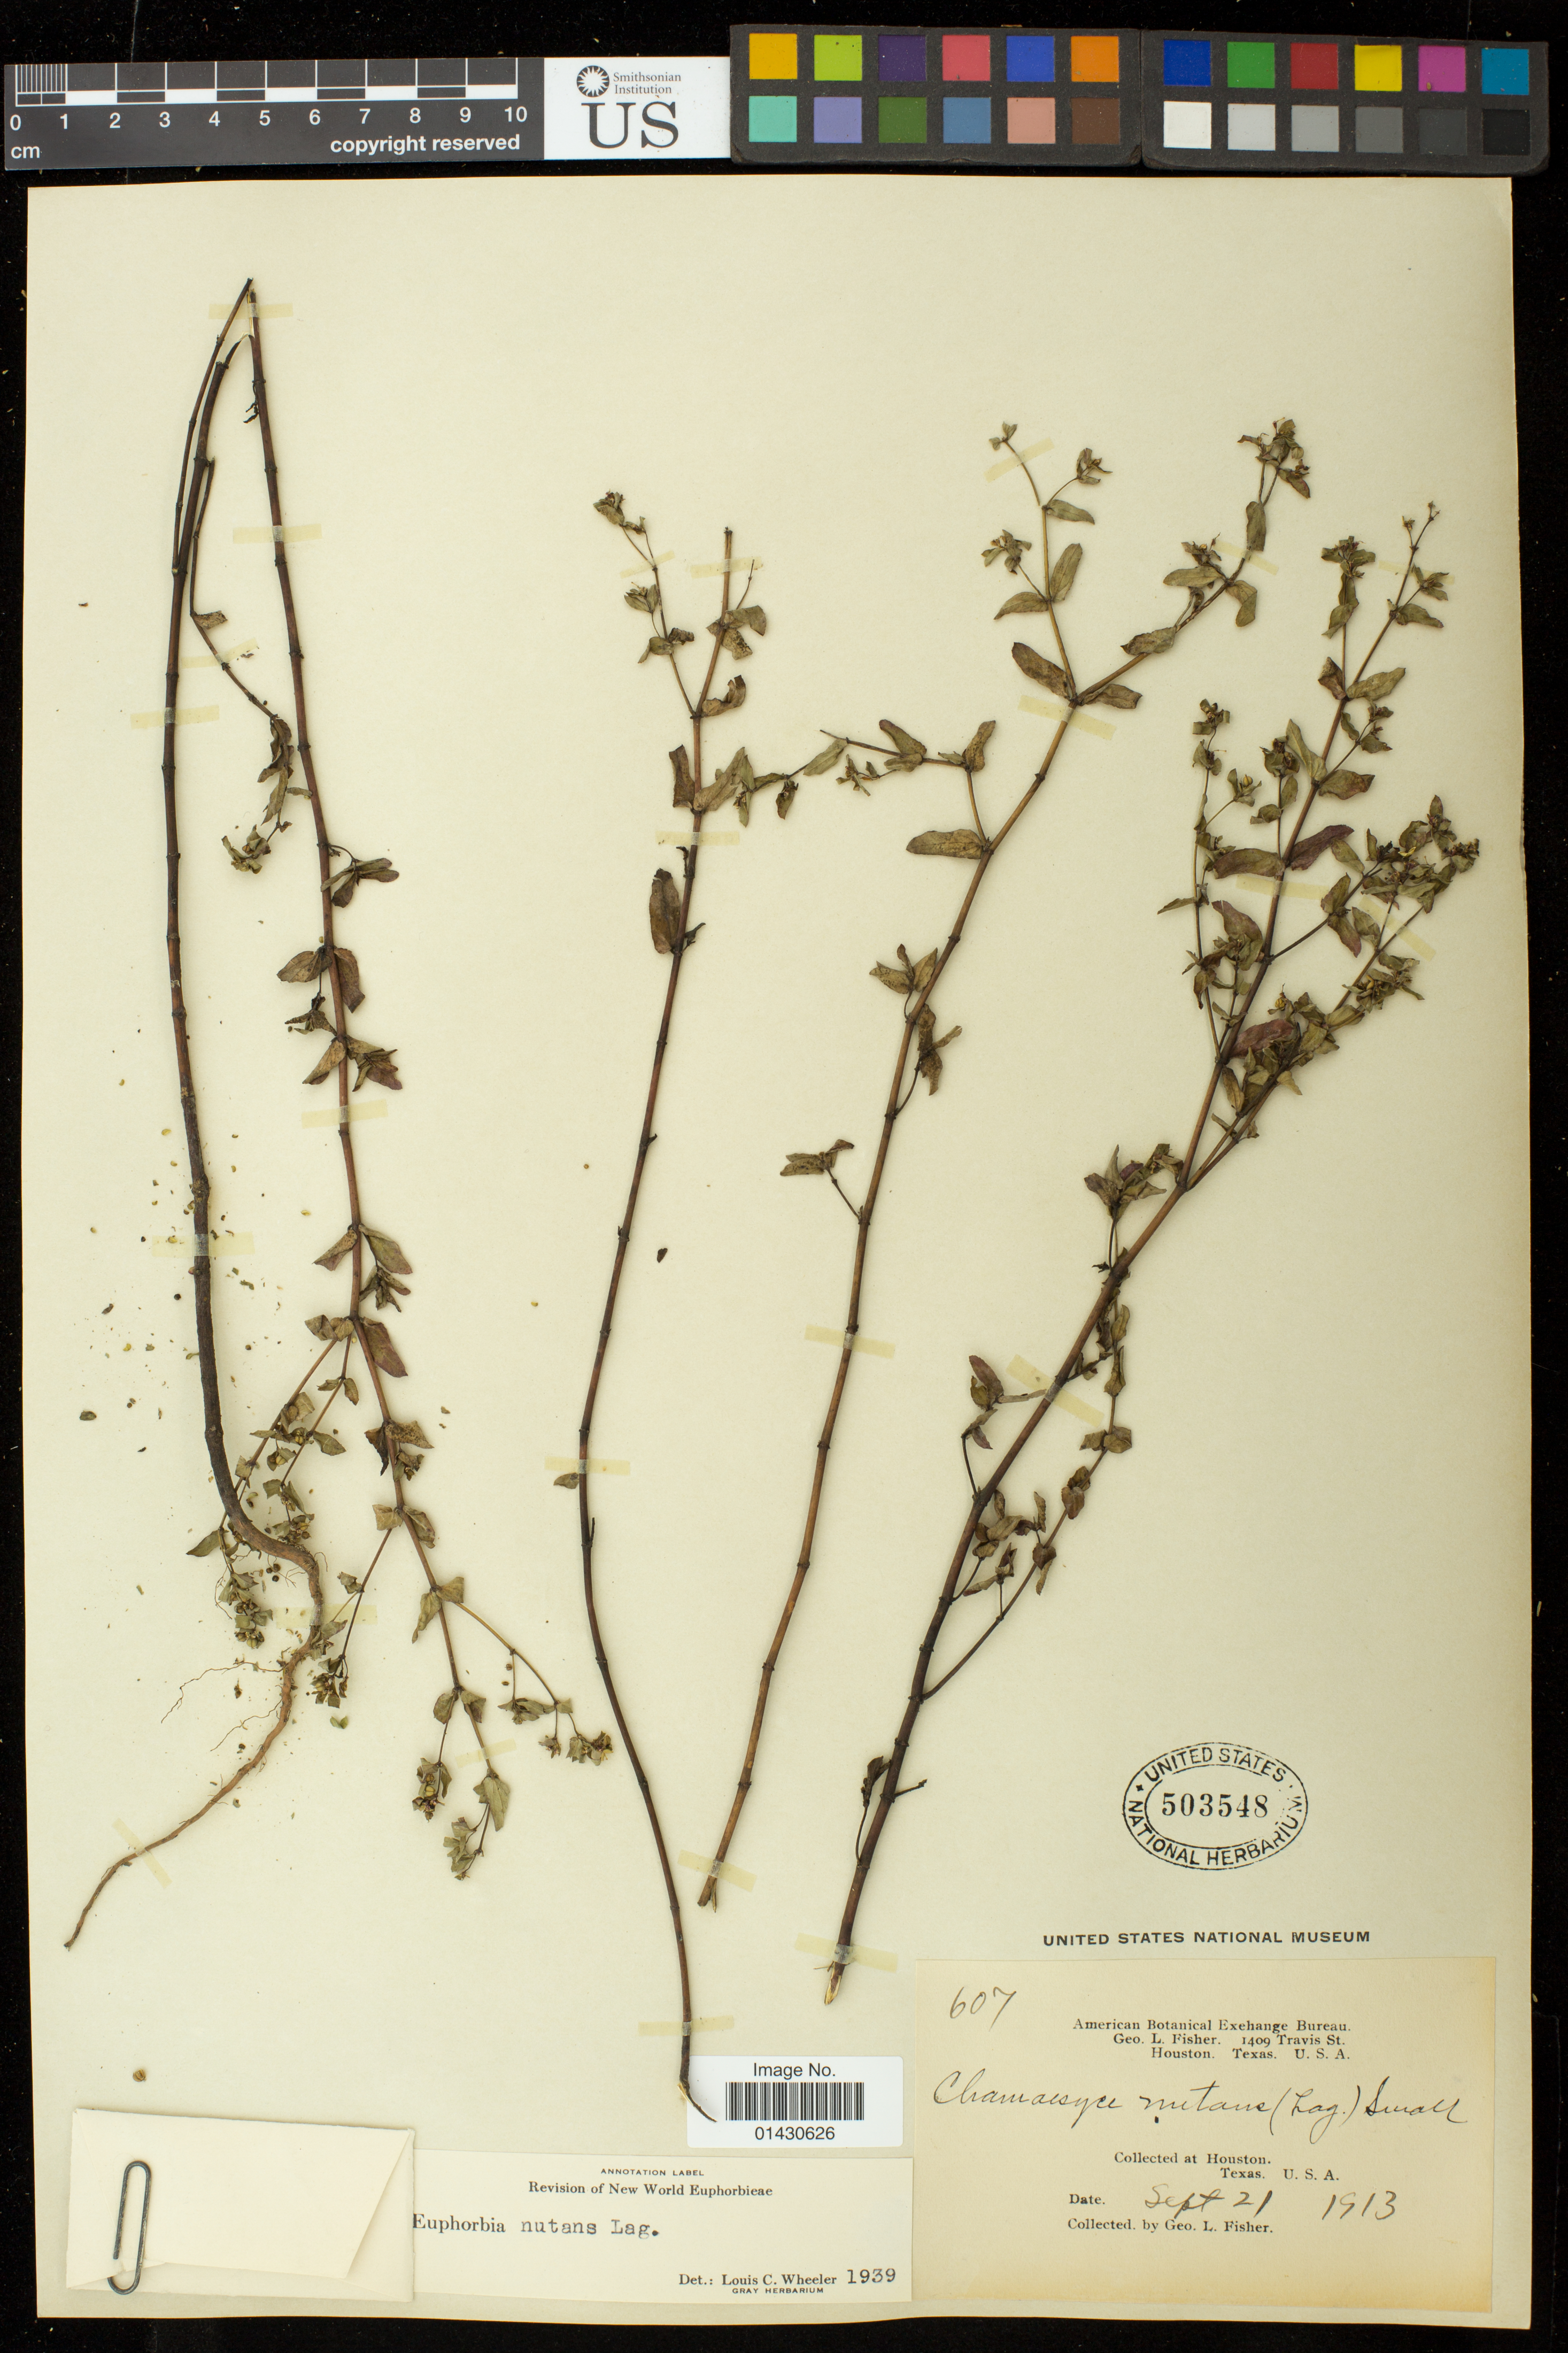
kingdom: Plantae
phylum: Tracheophyta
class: Magnoliopsida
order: Malpighiales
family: Euphorbiaceae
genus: Euphorbia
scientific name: Euphorbia maculata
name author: L.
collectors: G. L. Fisher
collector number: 607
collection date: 1913-09-21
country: United States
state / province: Texas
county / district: Harris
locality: Houston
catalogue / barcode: US 503548